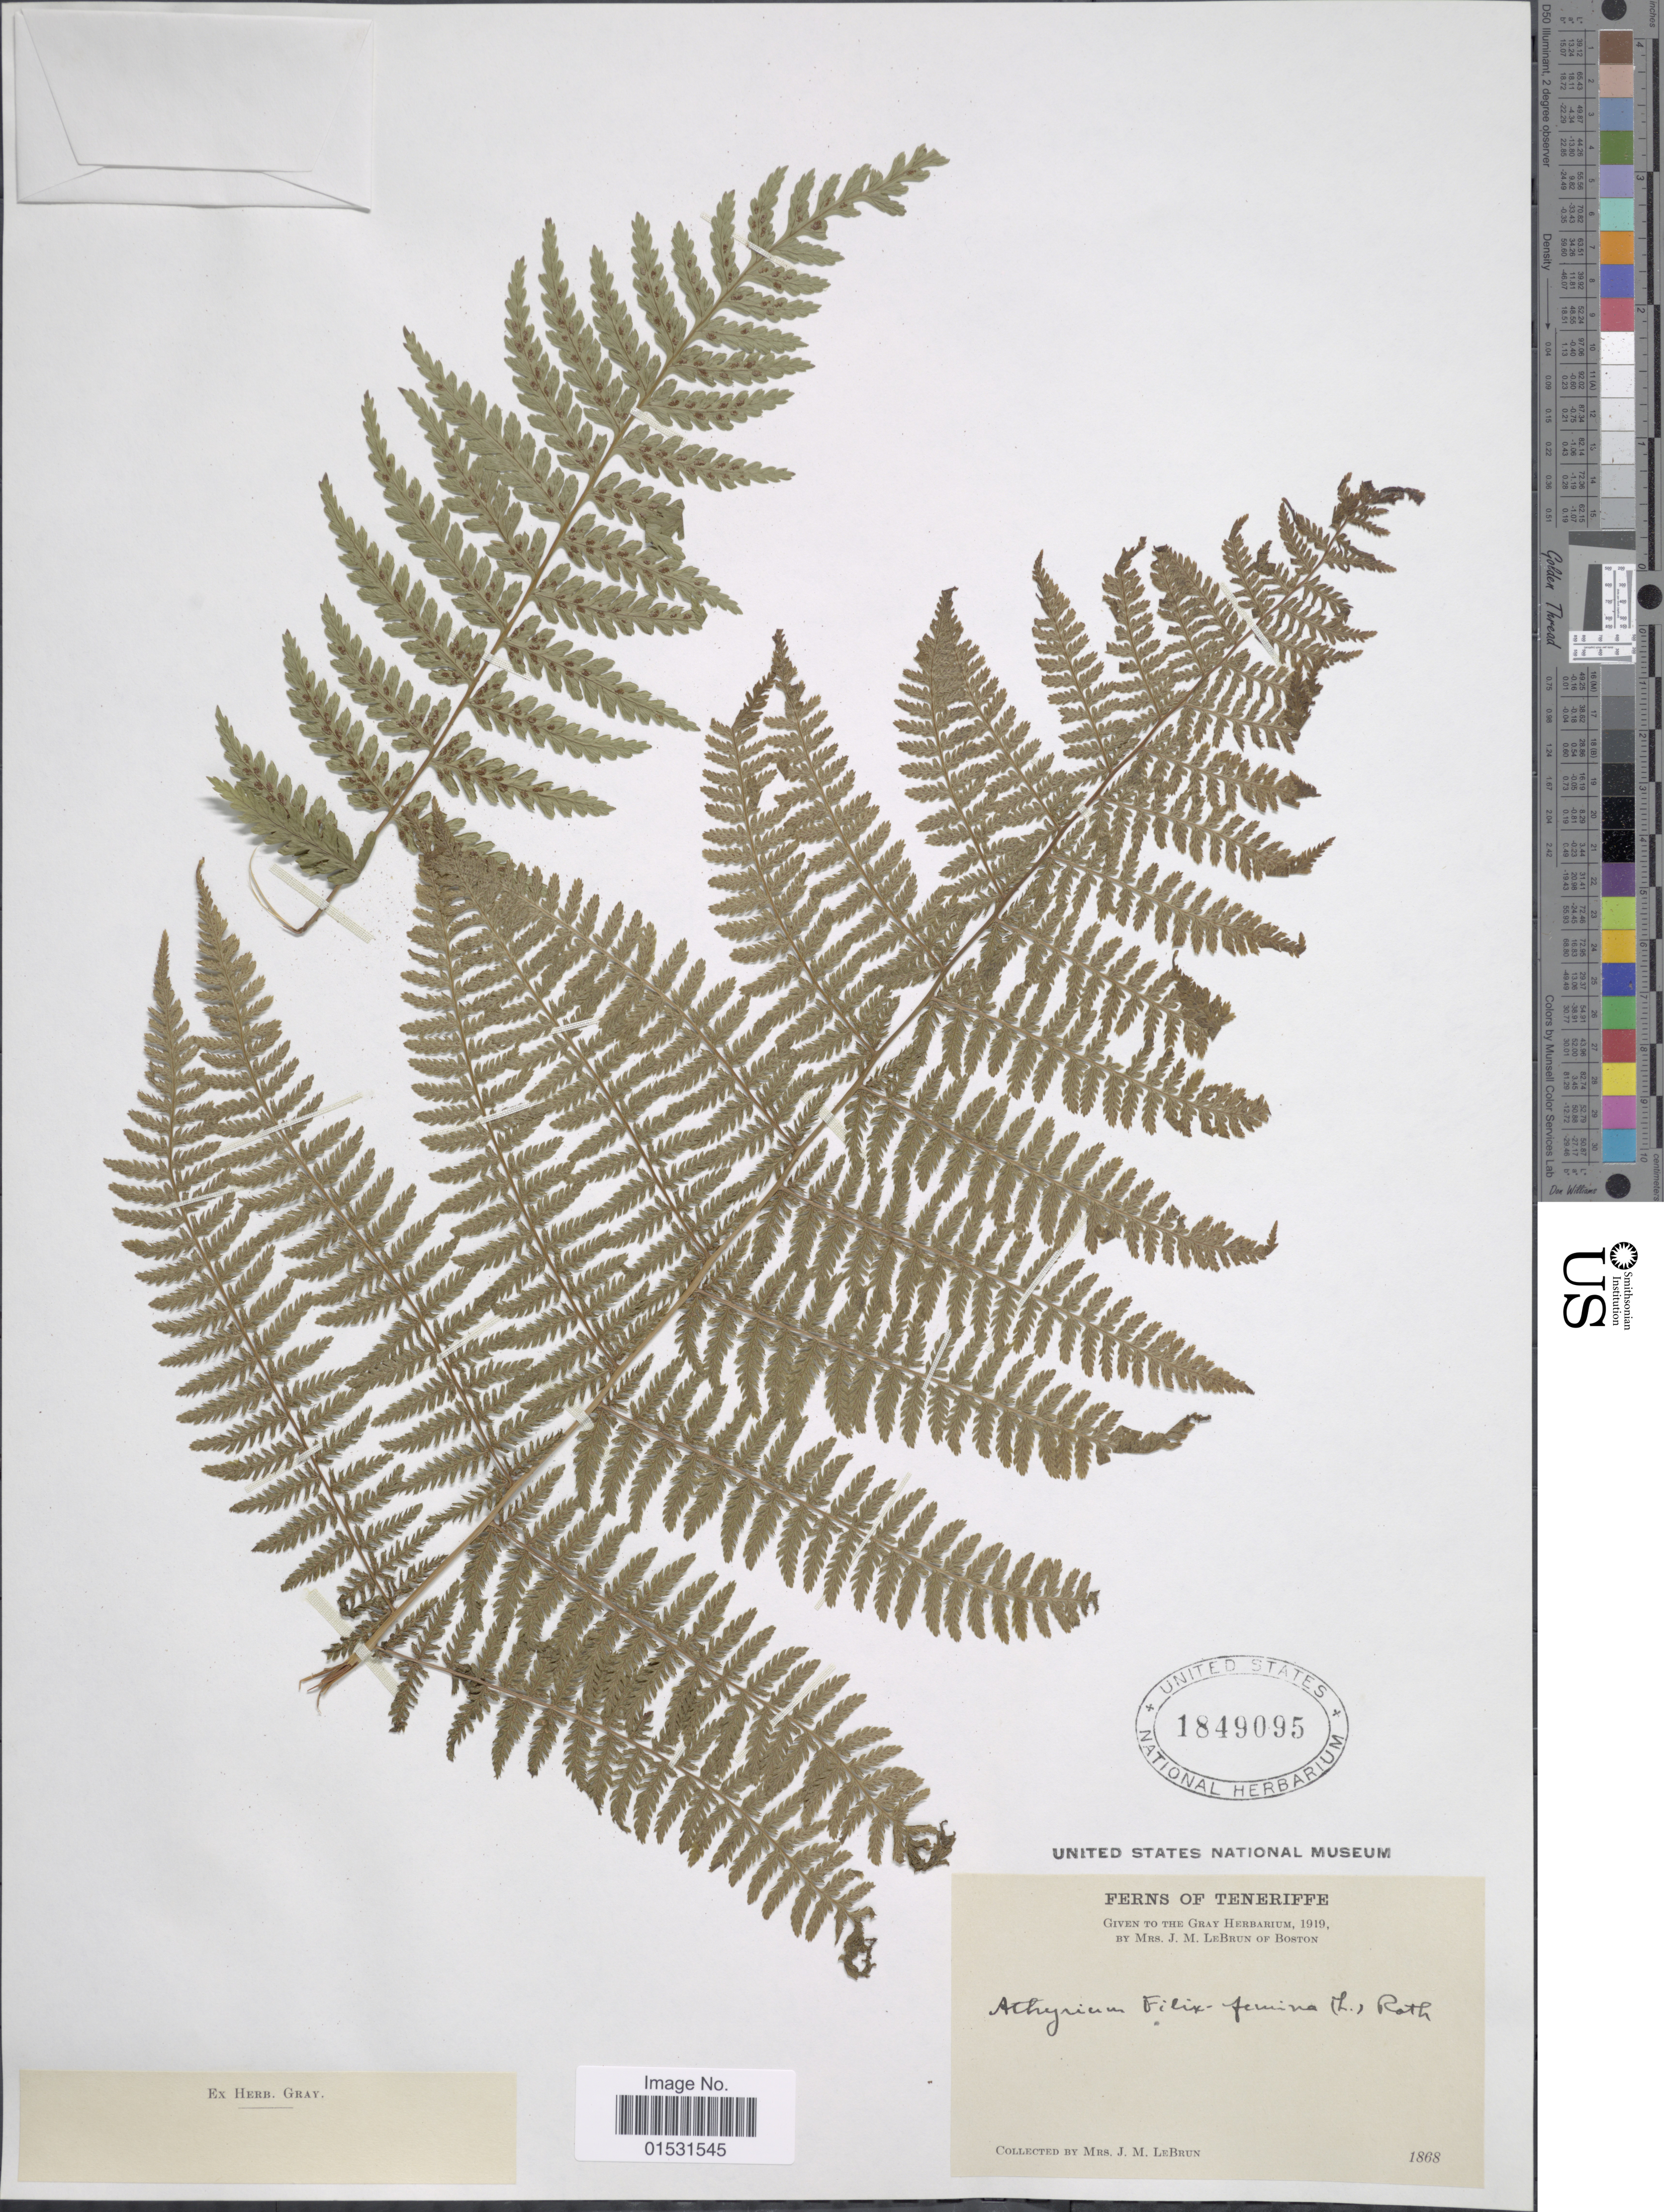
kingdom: Plantae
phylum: Tracheophyta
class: Polypodiopsida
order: Polypodiales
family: Athyriaceae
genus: Athyrium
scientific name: Athyrium filix-femina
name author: (L.) Roth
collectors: Mrs. J. M. Lebrun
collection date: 1868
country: Spain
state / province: Canarias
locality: Teneriffe.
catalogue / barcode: US 1849095